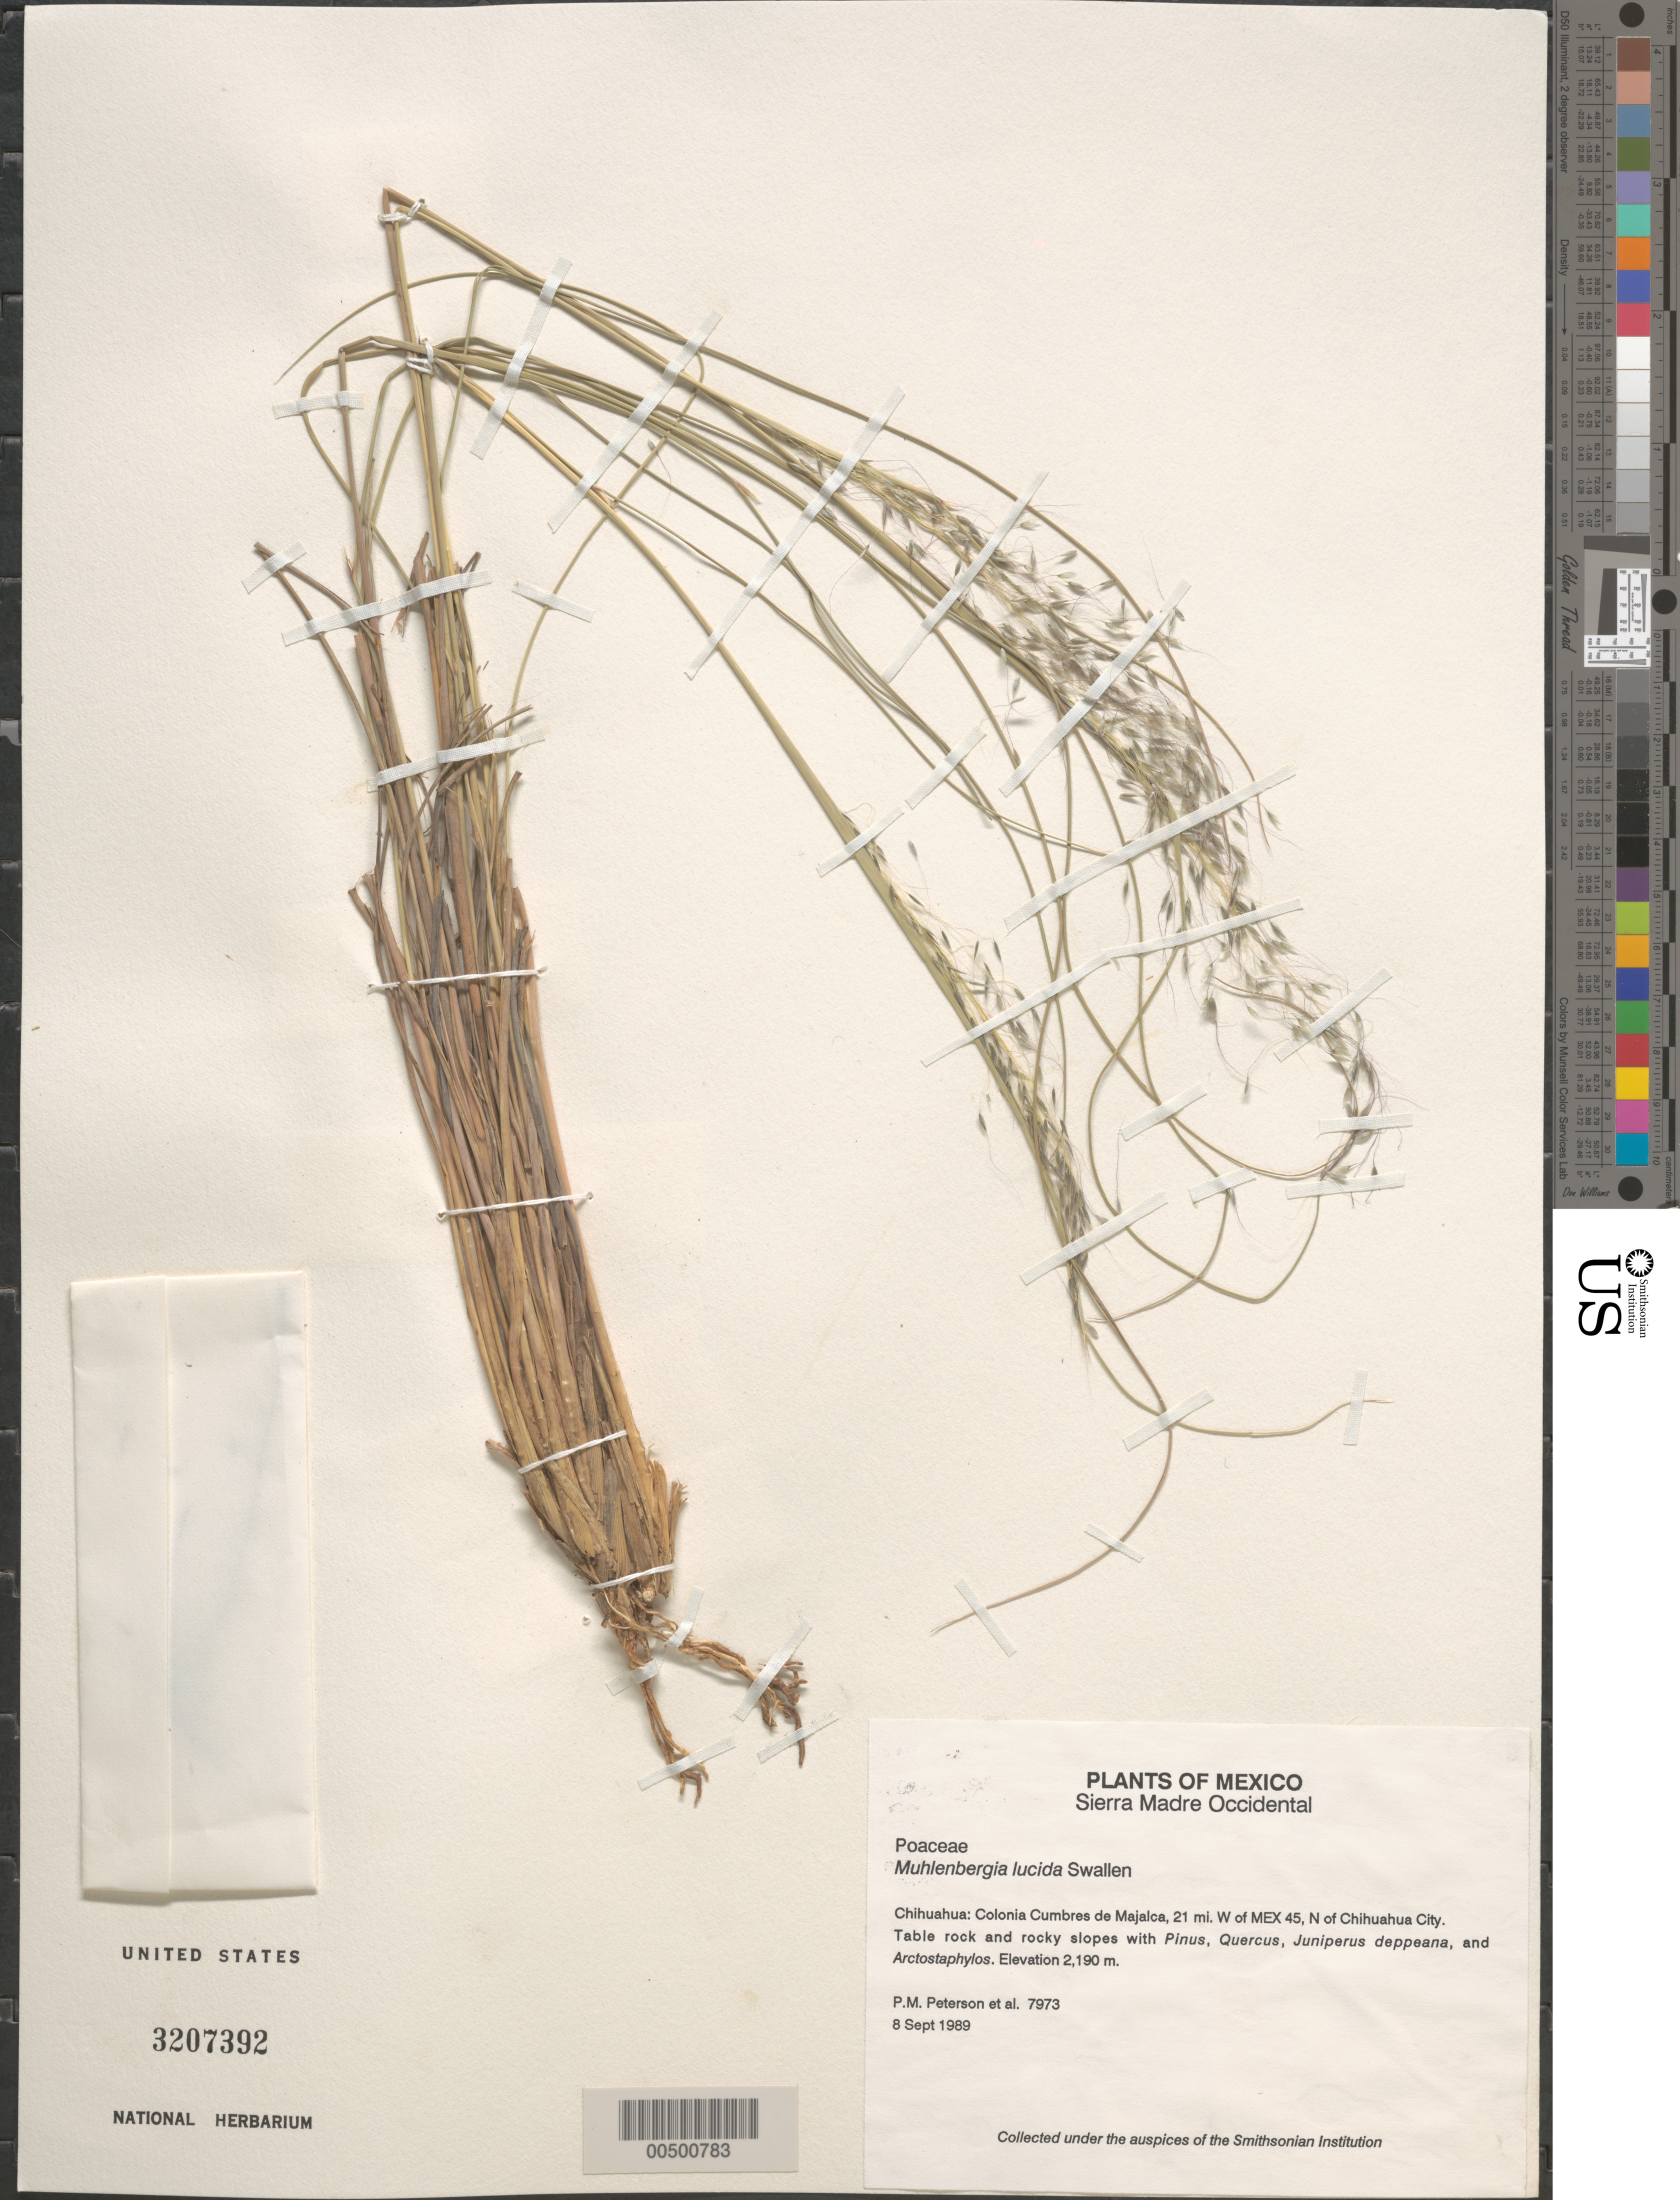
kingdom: Plantae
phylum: Tracheophyta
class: Liliopsida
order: Poales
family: Poaceae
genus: Muhlenbergia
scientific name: Muhlenbergia lucida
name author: Swallen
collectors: P. M. Peterson, C. R. Annable & Y. Herrera Arrieta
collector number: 07973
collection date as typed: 07 Sep 1989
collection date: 1989-09-07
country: Mexico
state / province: Chihuahua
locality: Colonia Cumbres de Majalca, 33.8 km W of Mex 45, N of Chihuahua City.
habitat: Table rock and rocky slopes with Pinus, Quercus, Juniperus deppeana, and Arctostaphylos.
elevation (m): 2190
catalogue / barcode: US 3207392